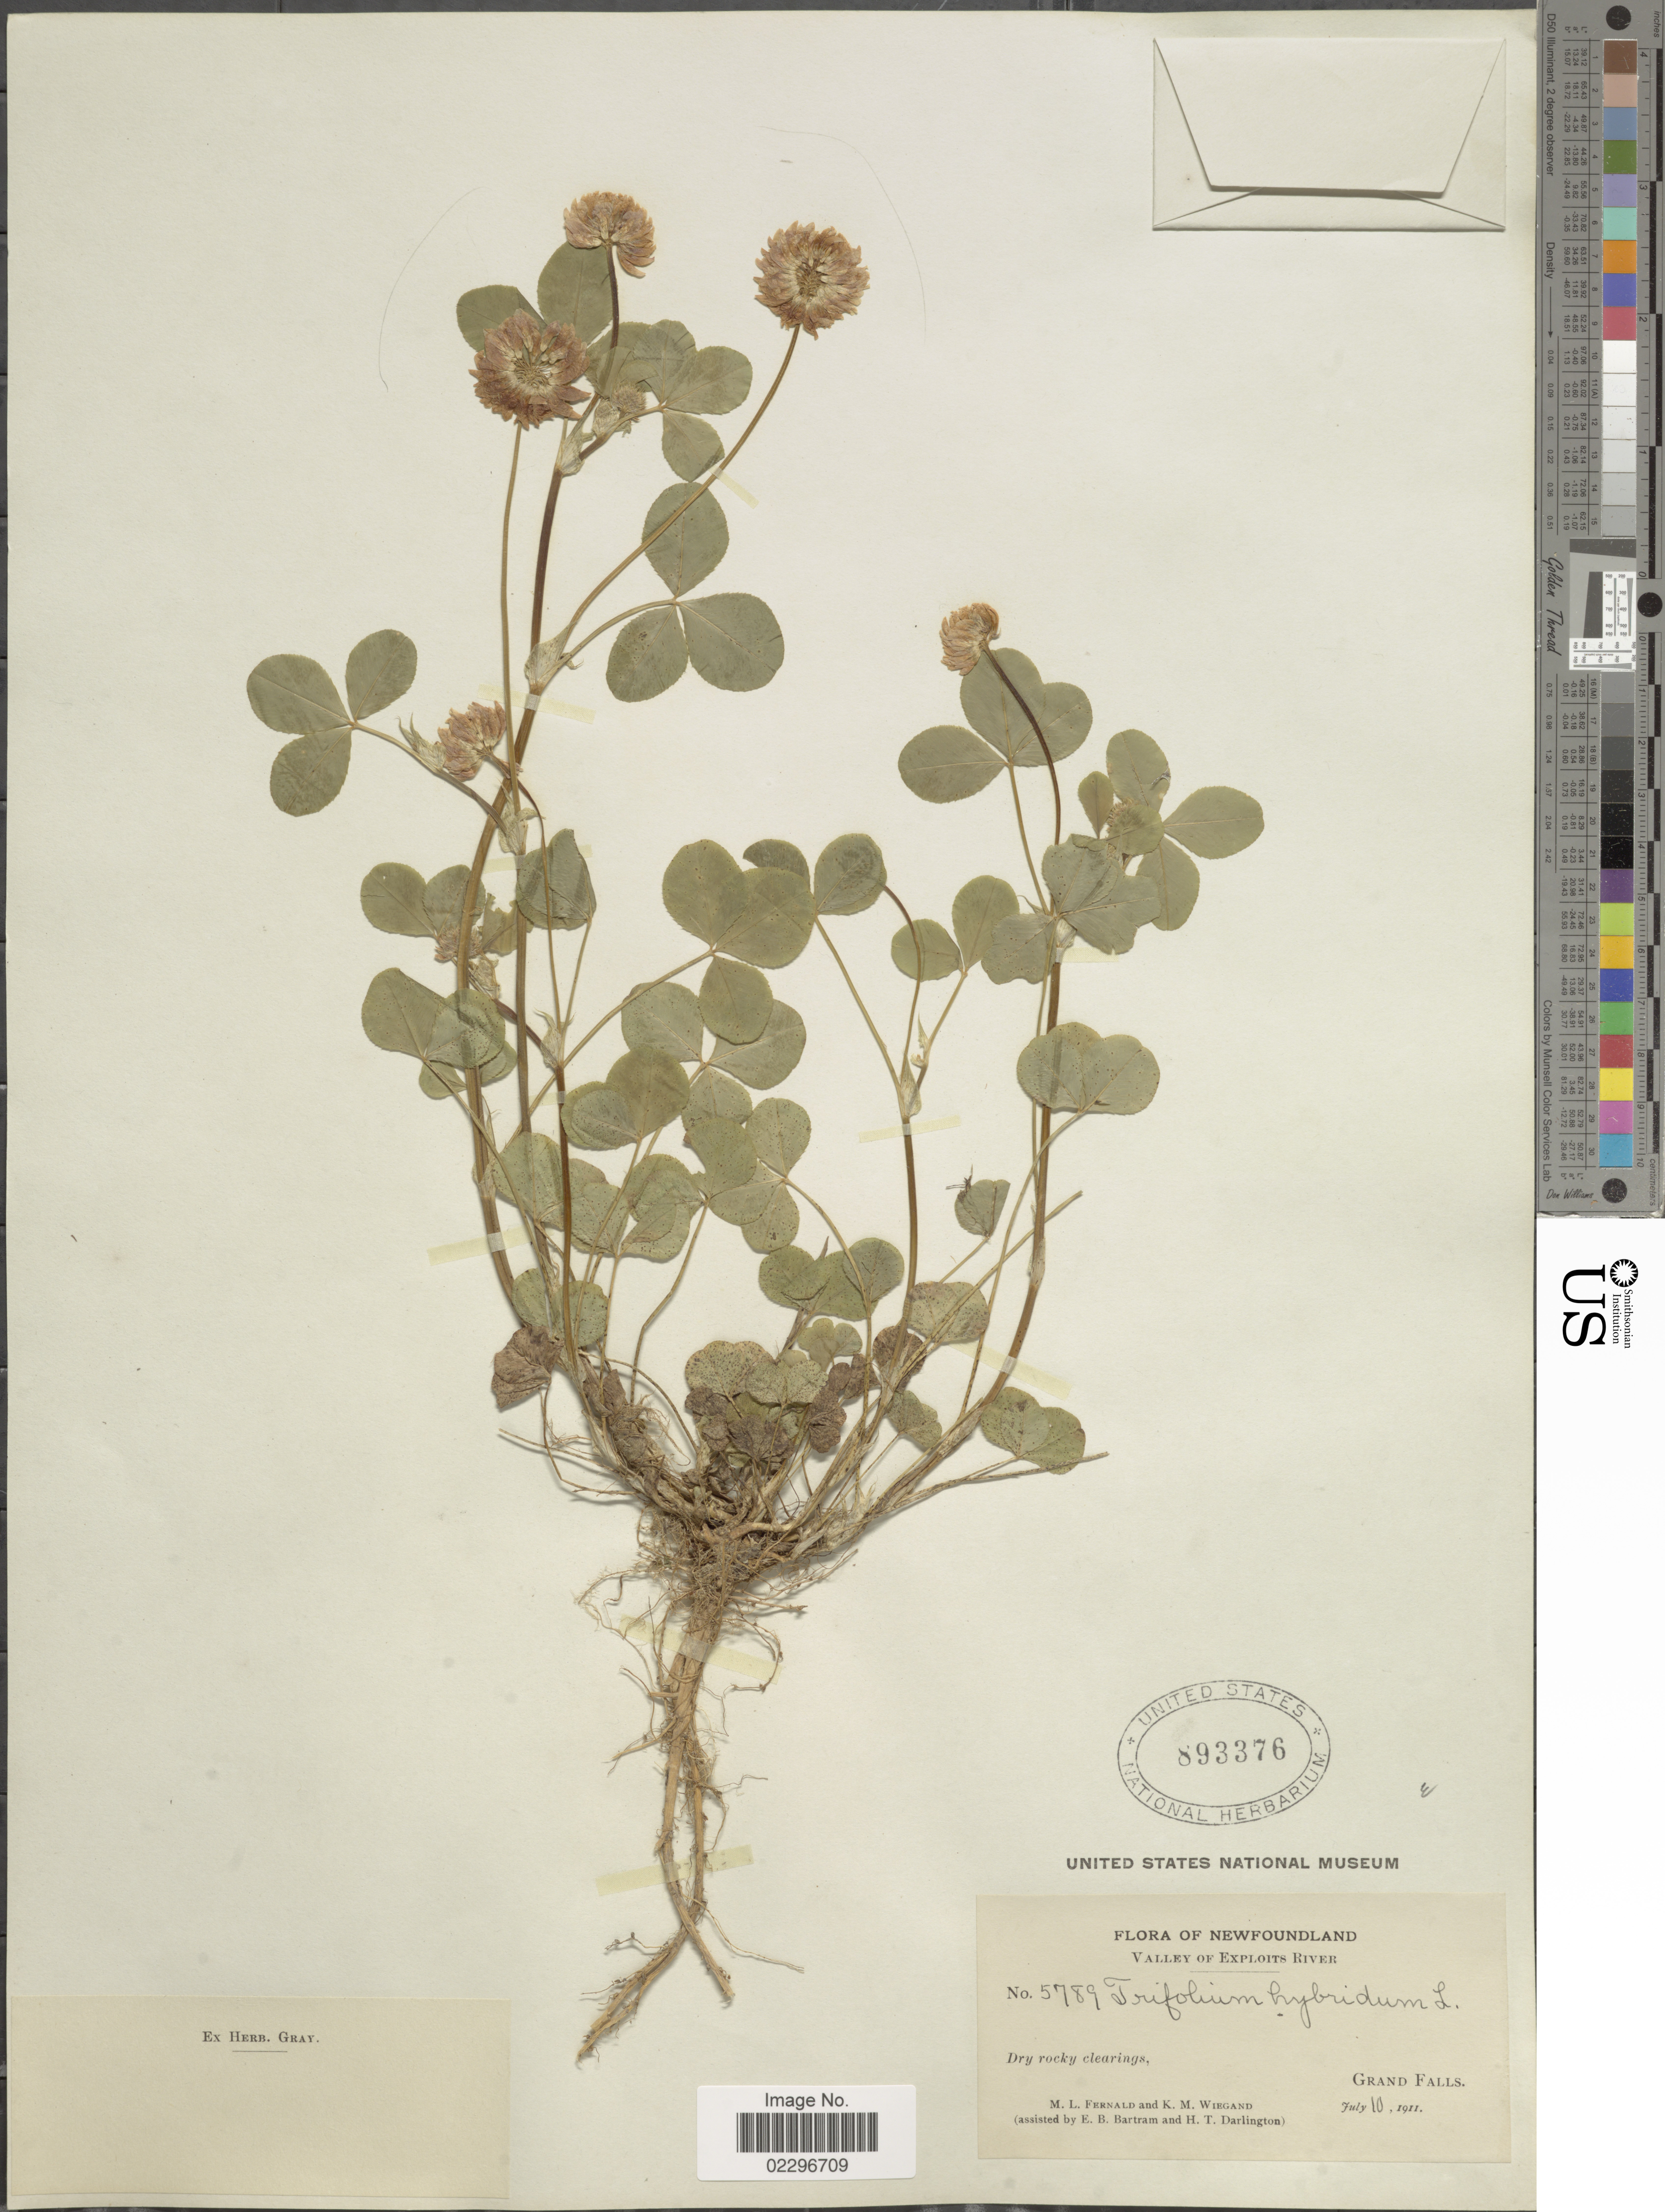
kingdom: Plantae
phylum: Tracheophyta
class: Magnoliopsida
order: Fabales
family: Fabaceae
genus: Trifolium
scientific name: Trifolium hybridum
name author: L.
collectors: M. L. Fernald, K. M. Wiegand, E. B. Bartram & H. Darlington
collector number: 5789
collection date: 1911-07-10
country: Canada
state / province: Newfoundland and Labrador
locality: Valley of Exploits River. Grand Falls.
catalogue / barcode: US 893376